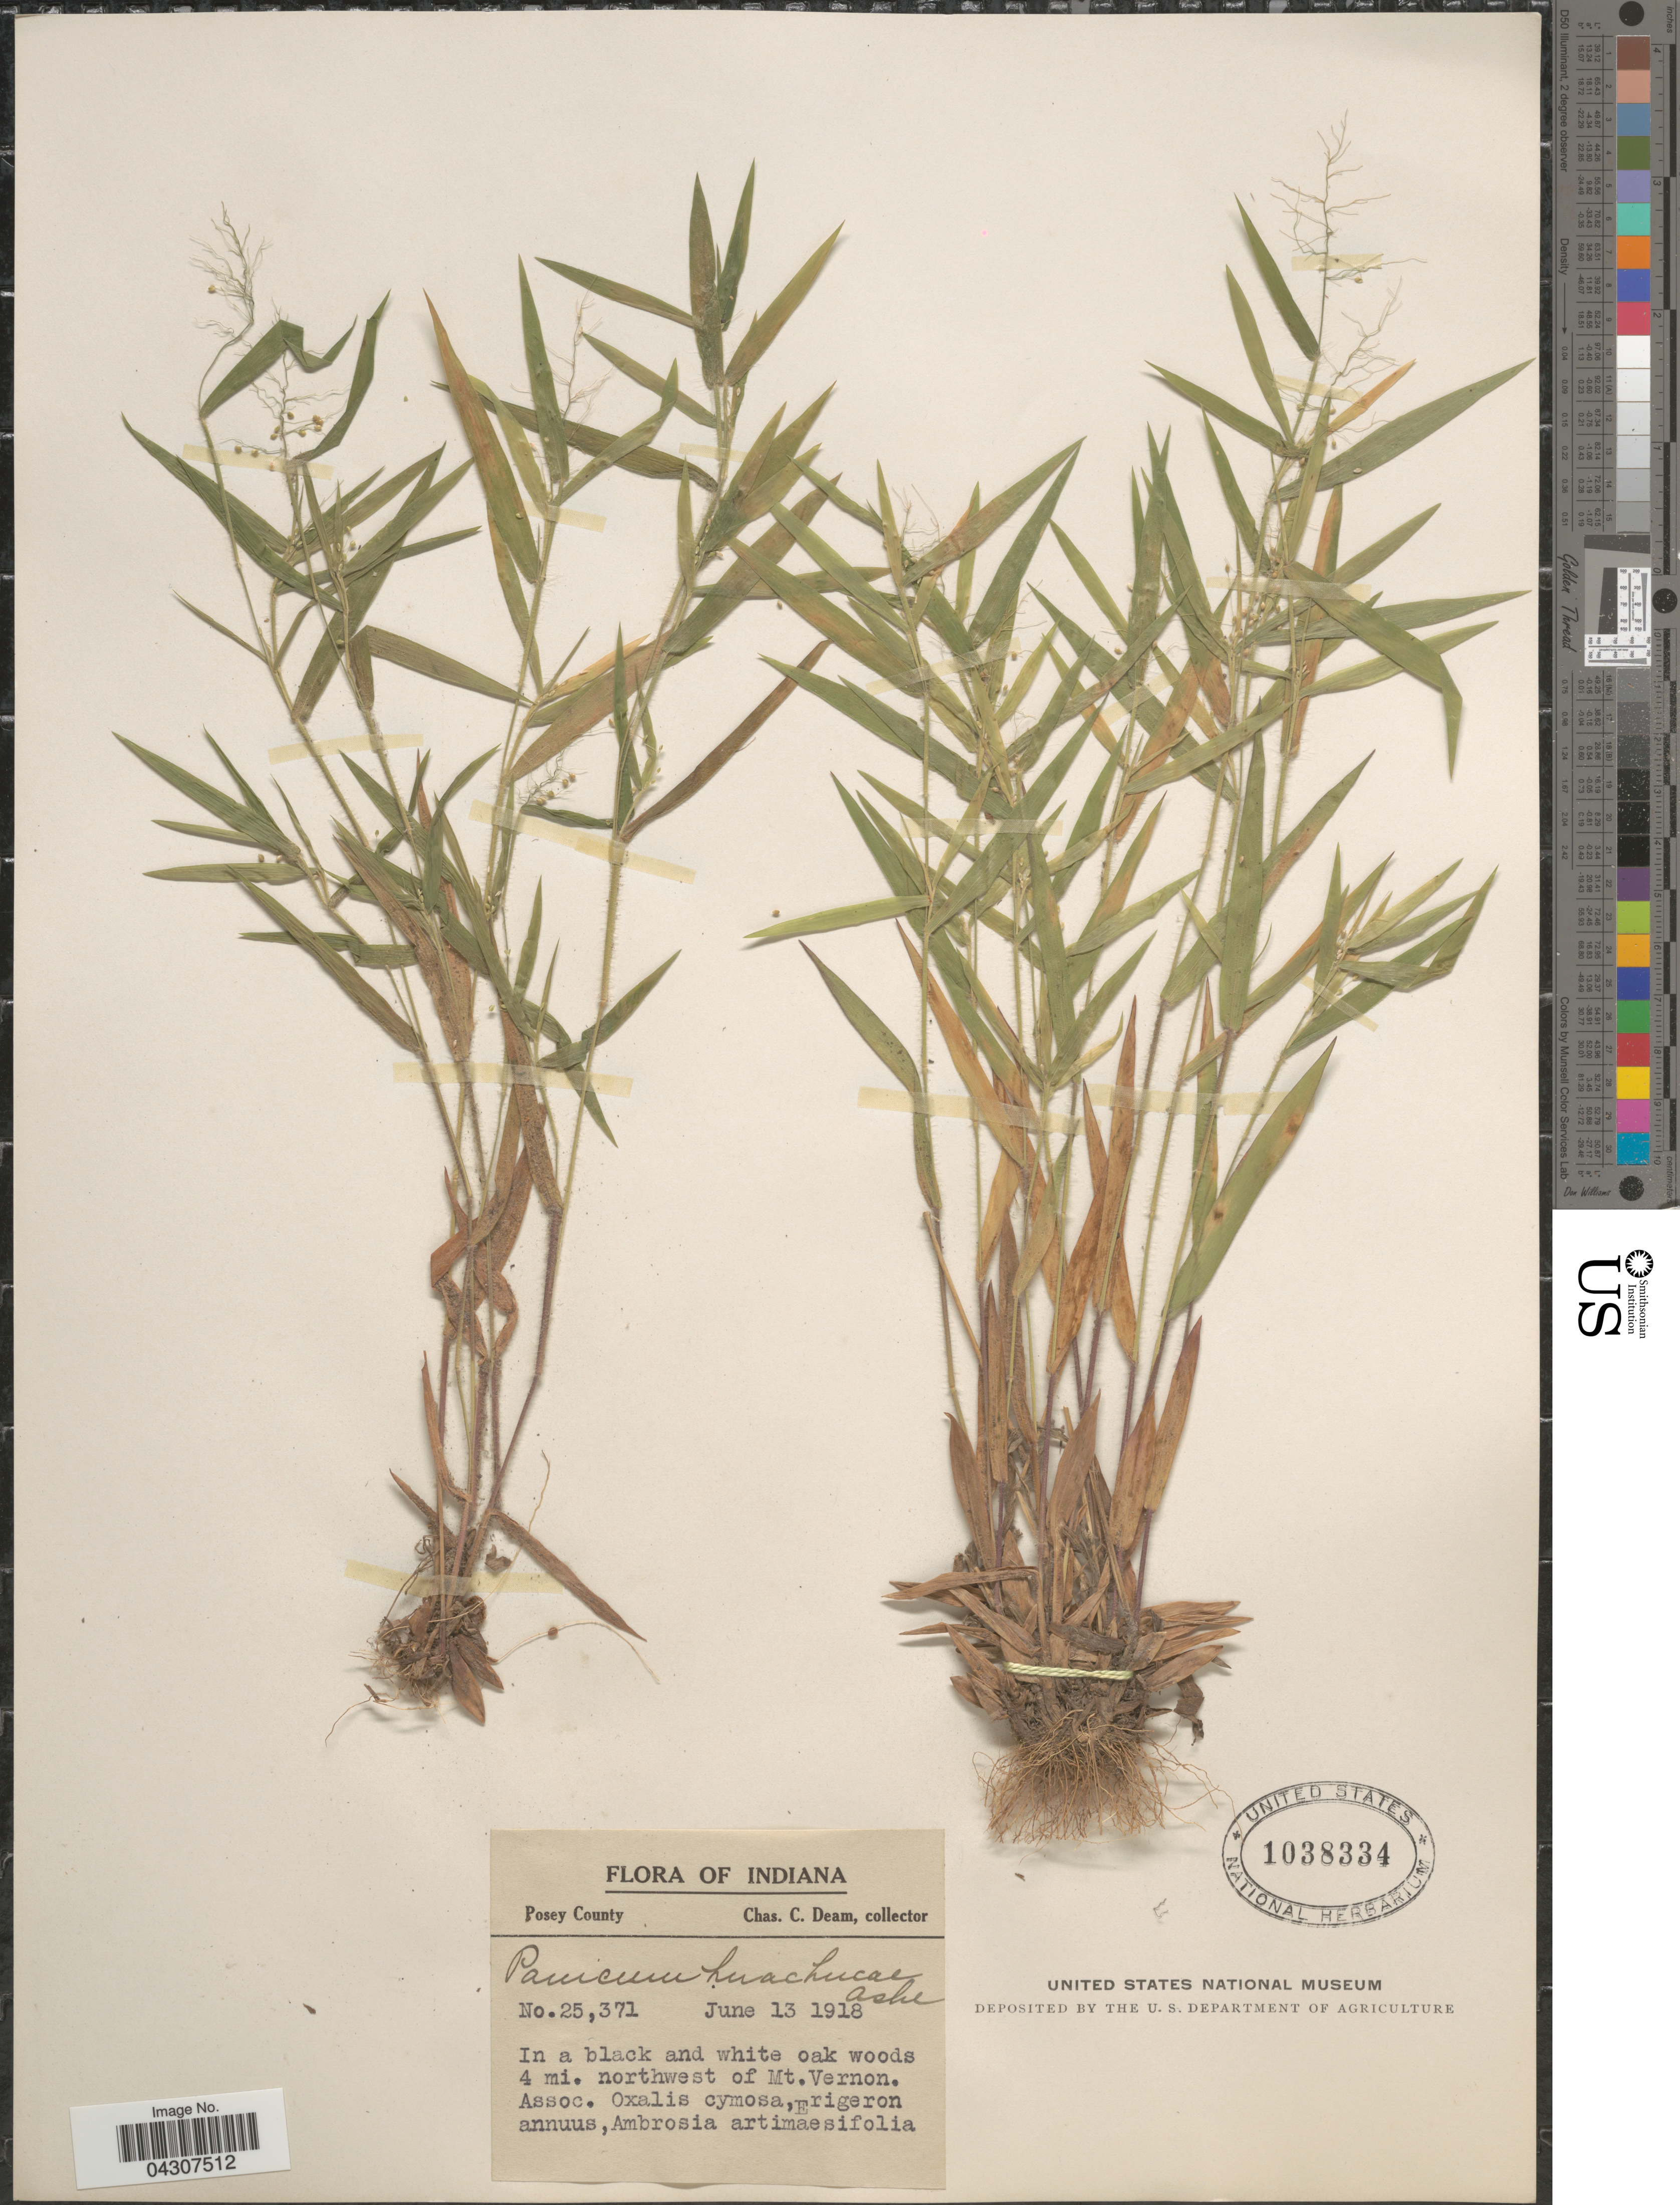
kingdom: Plantae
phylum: Tracheophyta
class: Liliopsida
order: Poales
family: Poaceae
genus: Dichanthelium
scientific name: Dichanthelium acuminatum var. acuminatum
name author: (Sw.) Gould & C.A. Clark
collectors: C. C. Deam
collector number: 25371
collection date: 1918-06-13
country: United States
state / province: Indiana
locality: Posey County. In a black and white oak woods 4 mi. northwest of Mt. Vernon.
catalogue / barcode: US 1038334